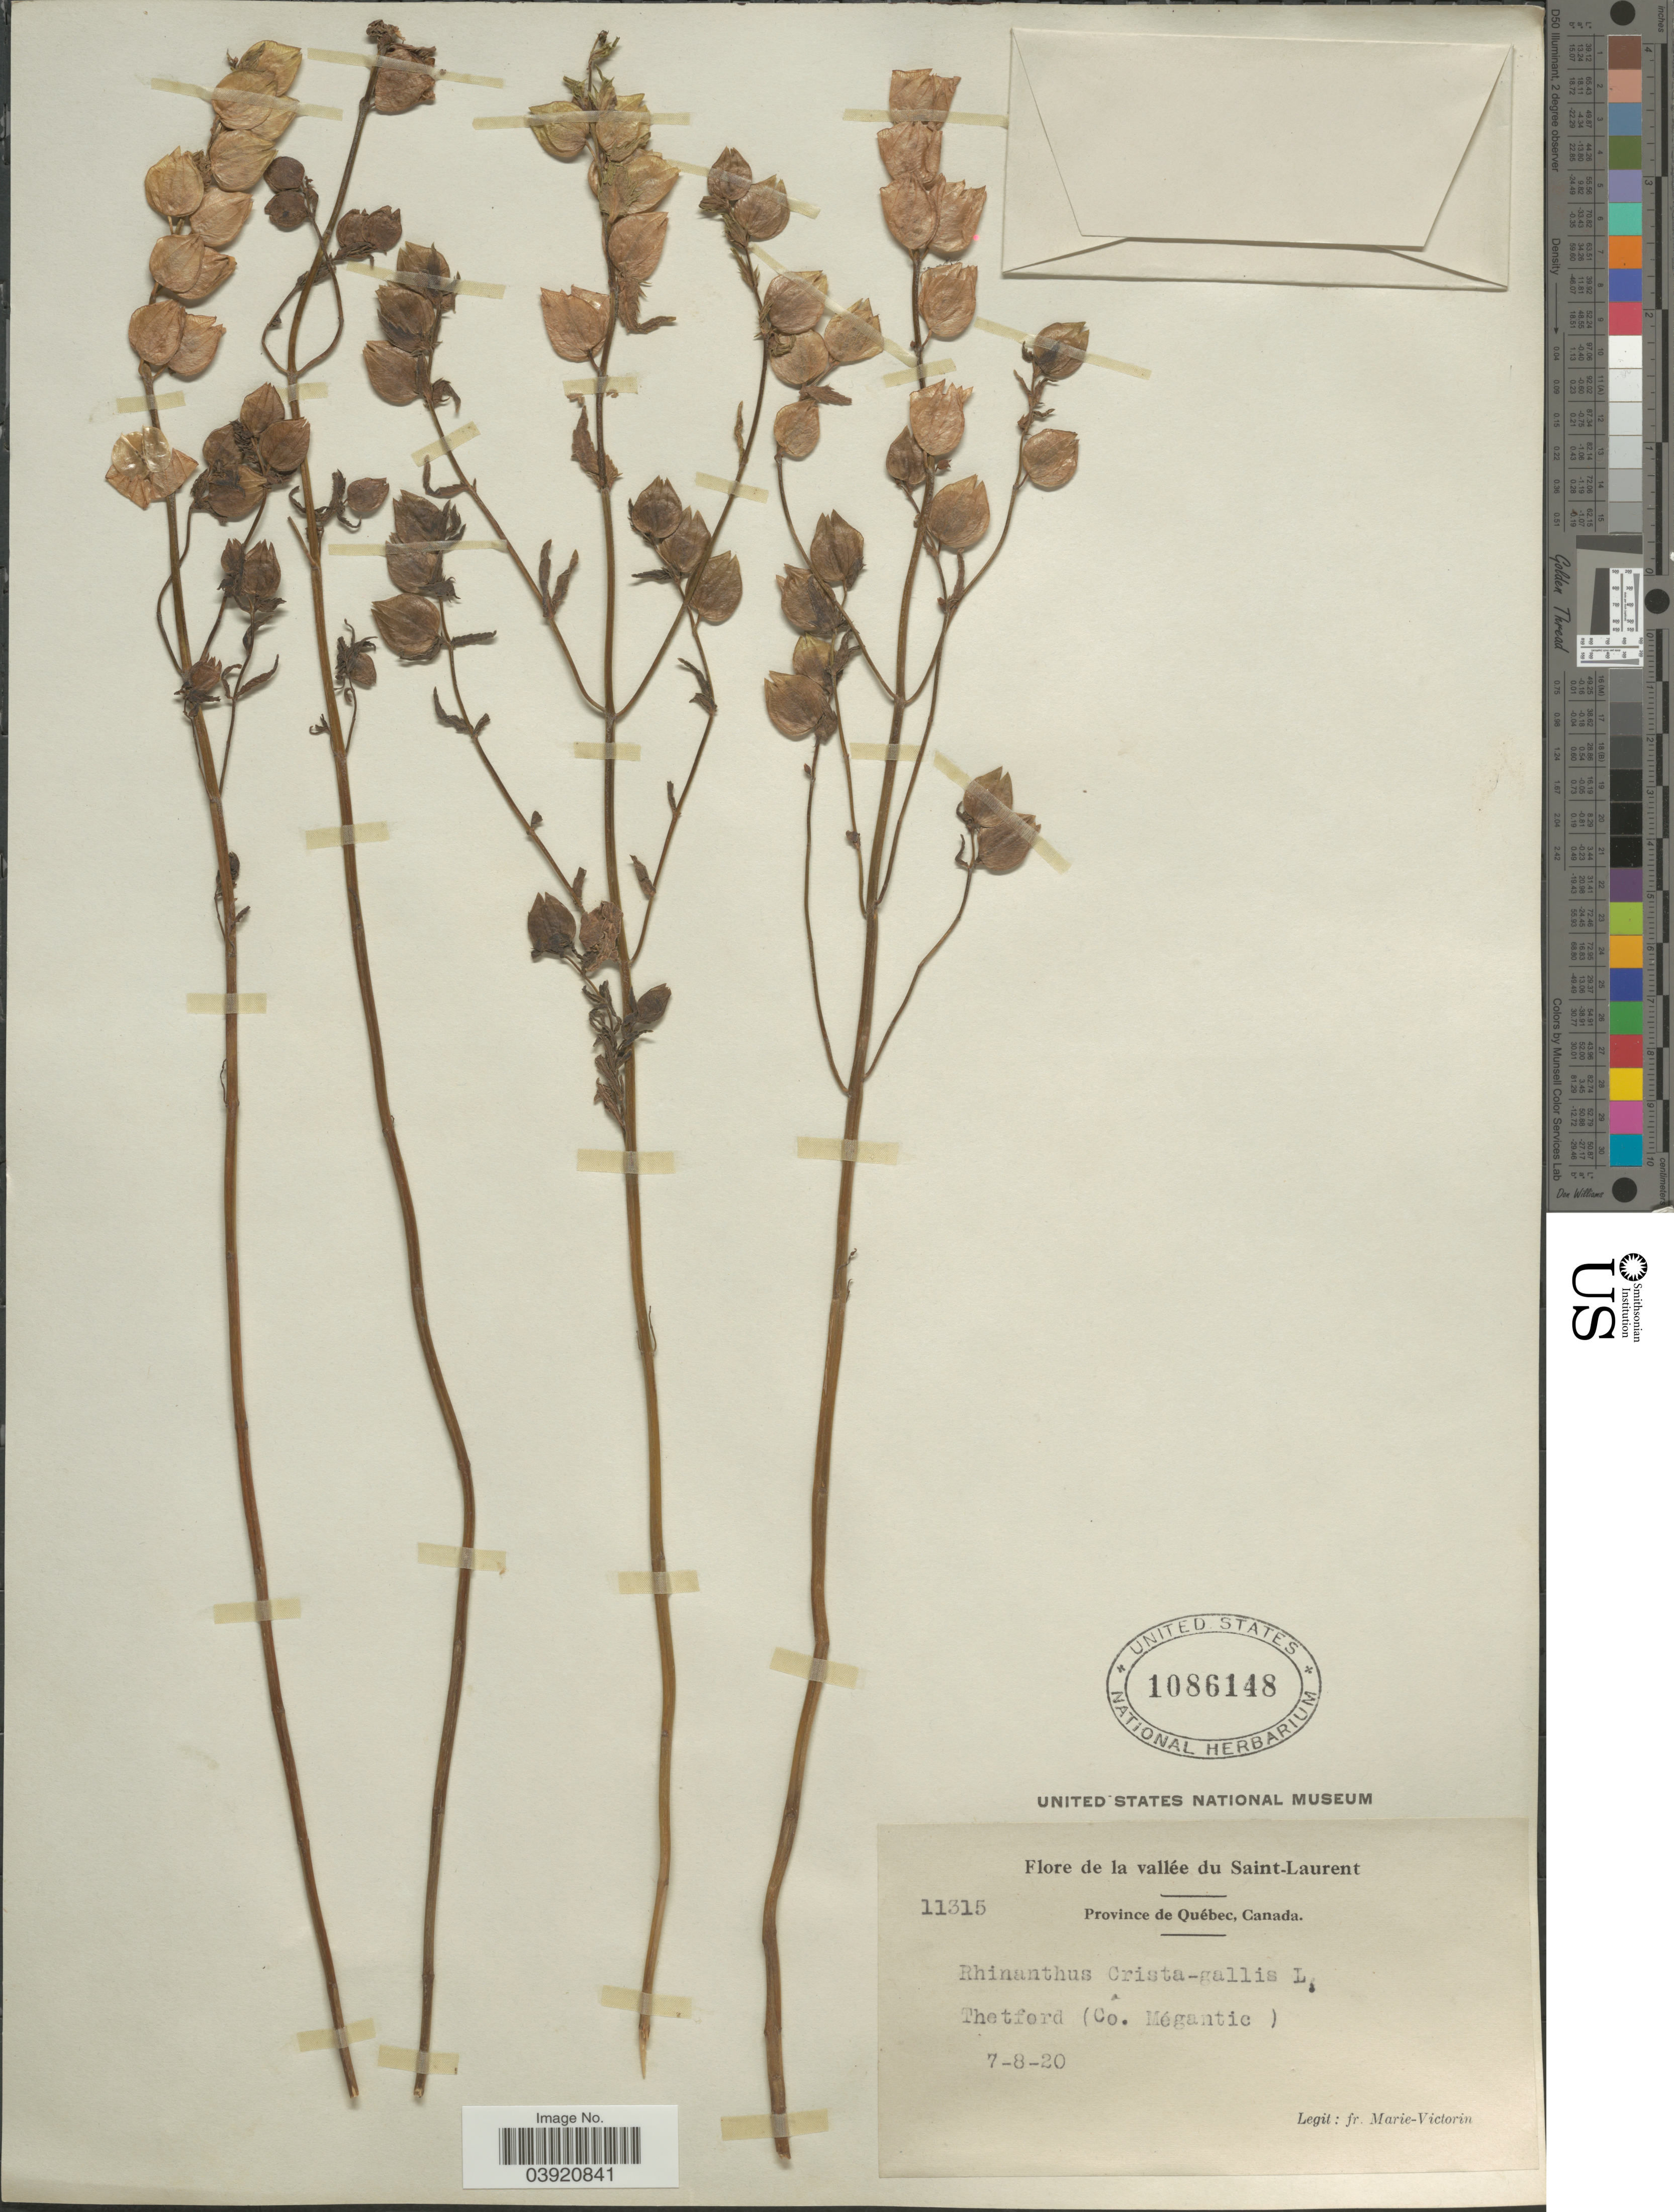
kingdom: Plantae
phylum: Tracheophyta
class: Magnoliopsida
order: Lamiales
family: Orobanchaceae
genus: Rhinanthus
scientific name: Rhinanthus crista-galli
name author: L.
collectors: F. Marie-Victorin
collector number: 11315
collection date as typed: Transcribed d/m/y: 7/8/20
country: Canada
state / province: Quebec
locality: Vallée du Saint-Laurent. Thetford (Co. Mégantic).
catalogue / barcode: US 1086148